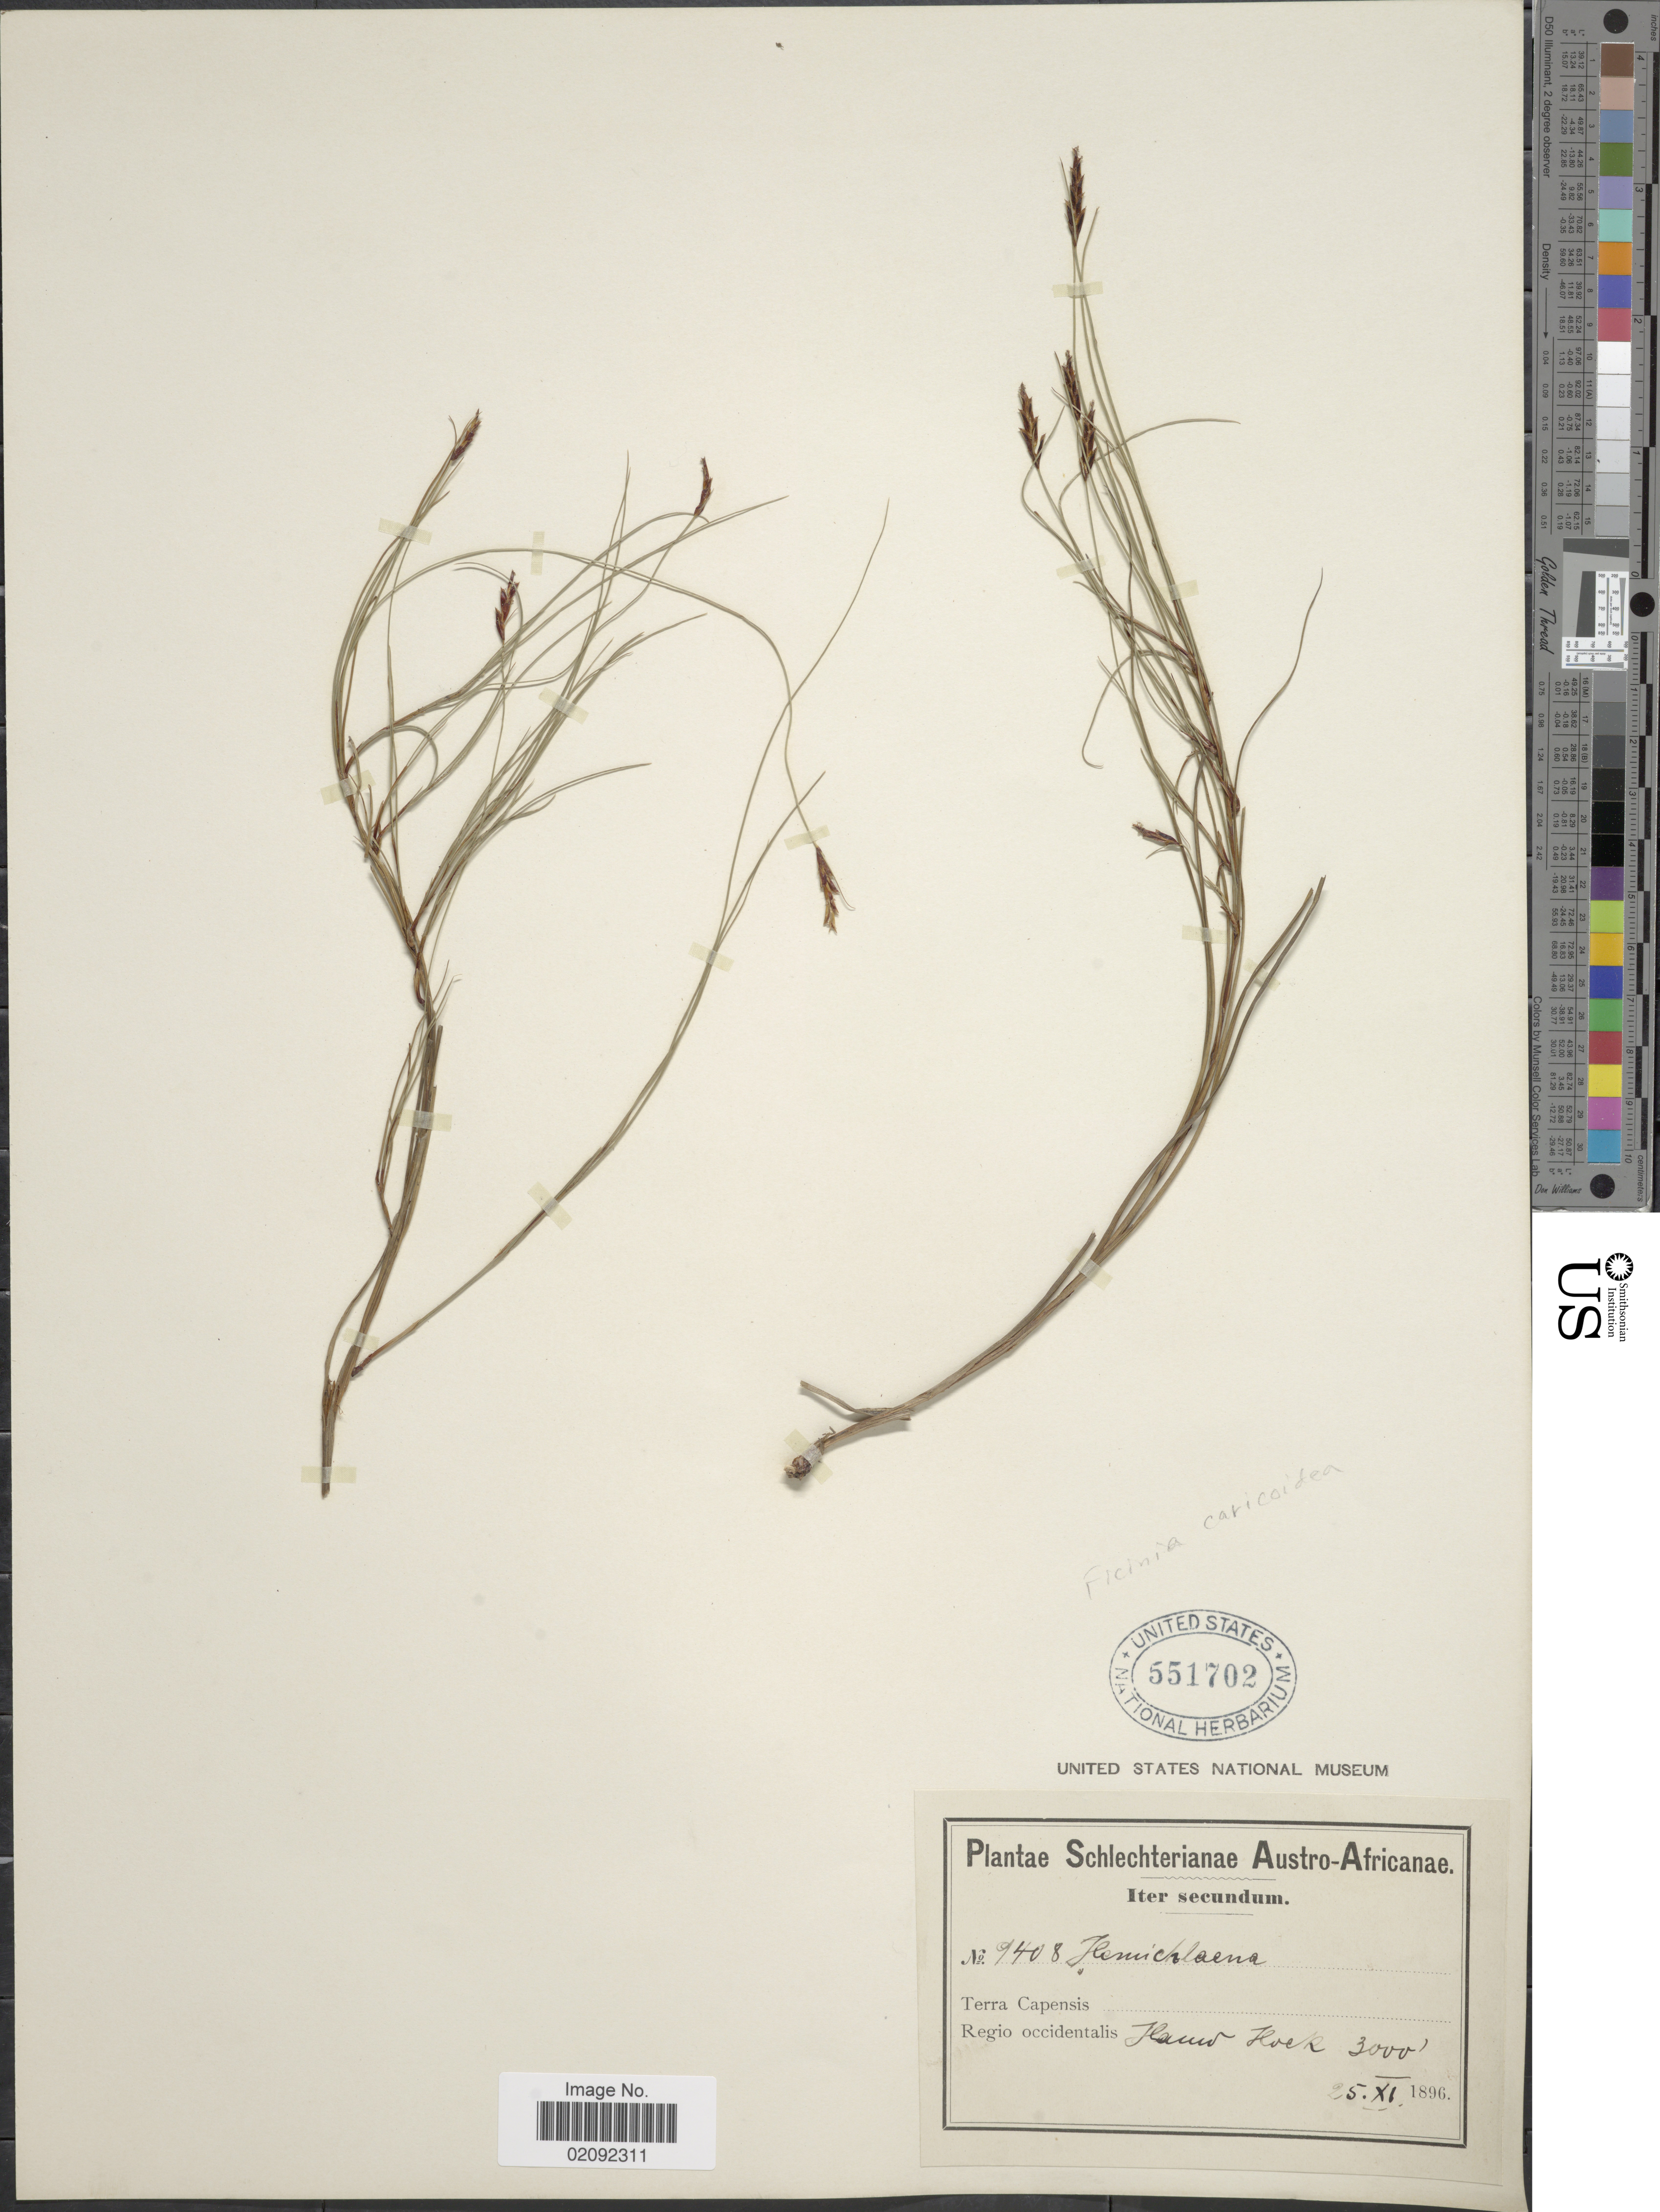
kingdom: Plantae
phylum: Tracheophyta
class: Liliopsida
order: Poales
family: Cyperaceae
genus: Ficinia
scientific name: Ficinia angustifolia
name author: (Schrad.) C.B. Clarke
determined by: Strong, Mark T., (BOT), Smithsonian Institution - National Museum of Natural History (UNITED STATES)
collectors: Schlechter, --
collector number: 9408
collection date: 1896-11-25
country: South Africa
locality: Austro-Africanae, Terra Capensis, Regio occidentalis Houw Hoek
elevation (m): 914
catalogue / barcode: US 551702